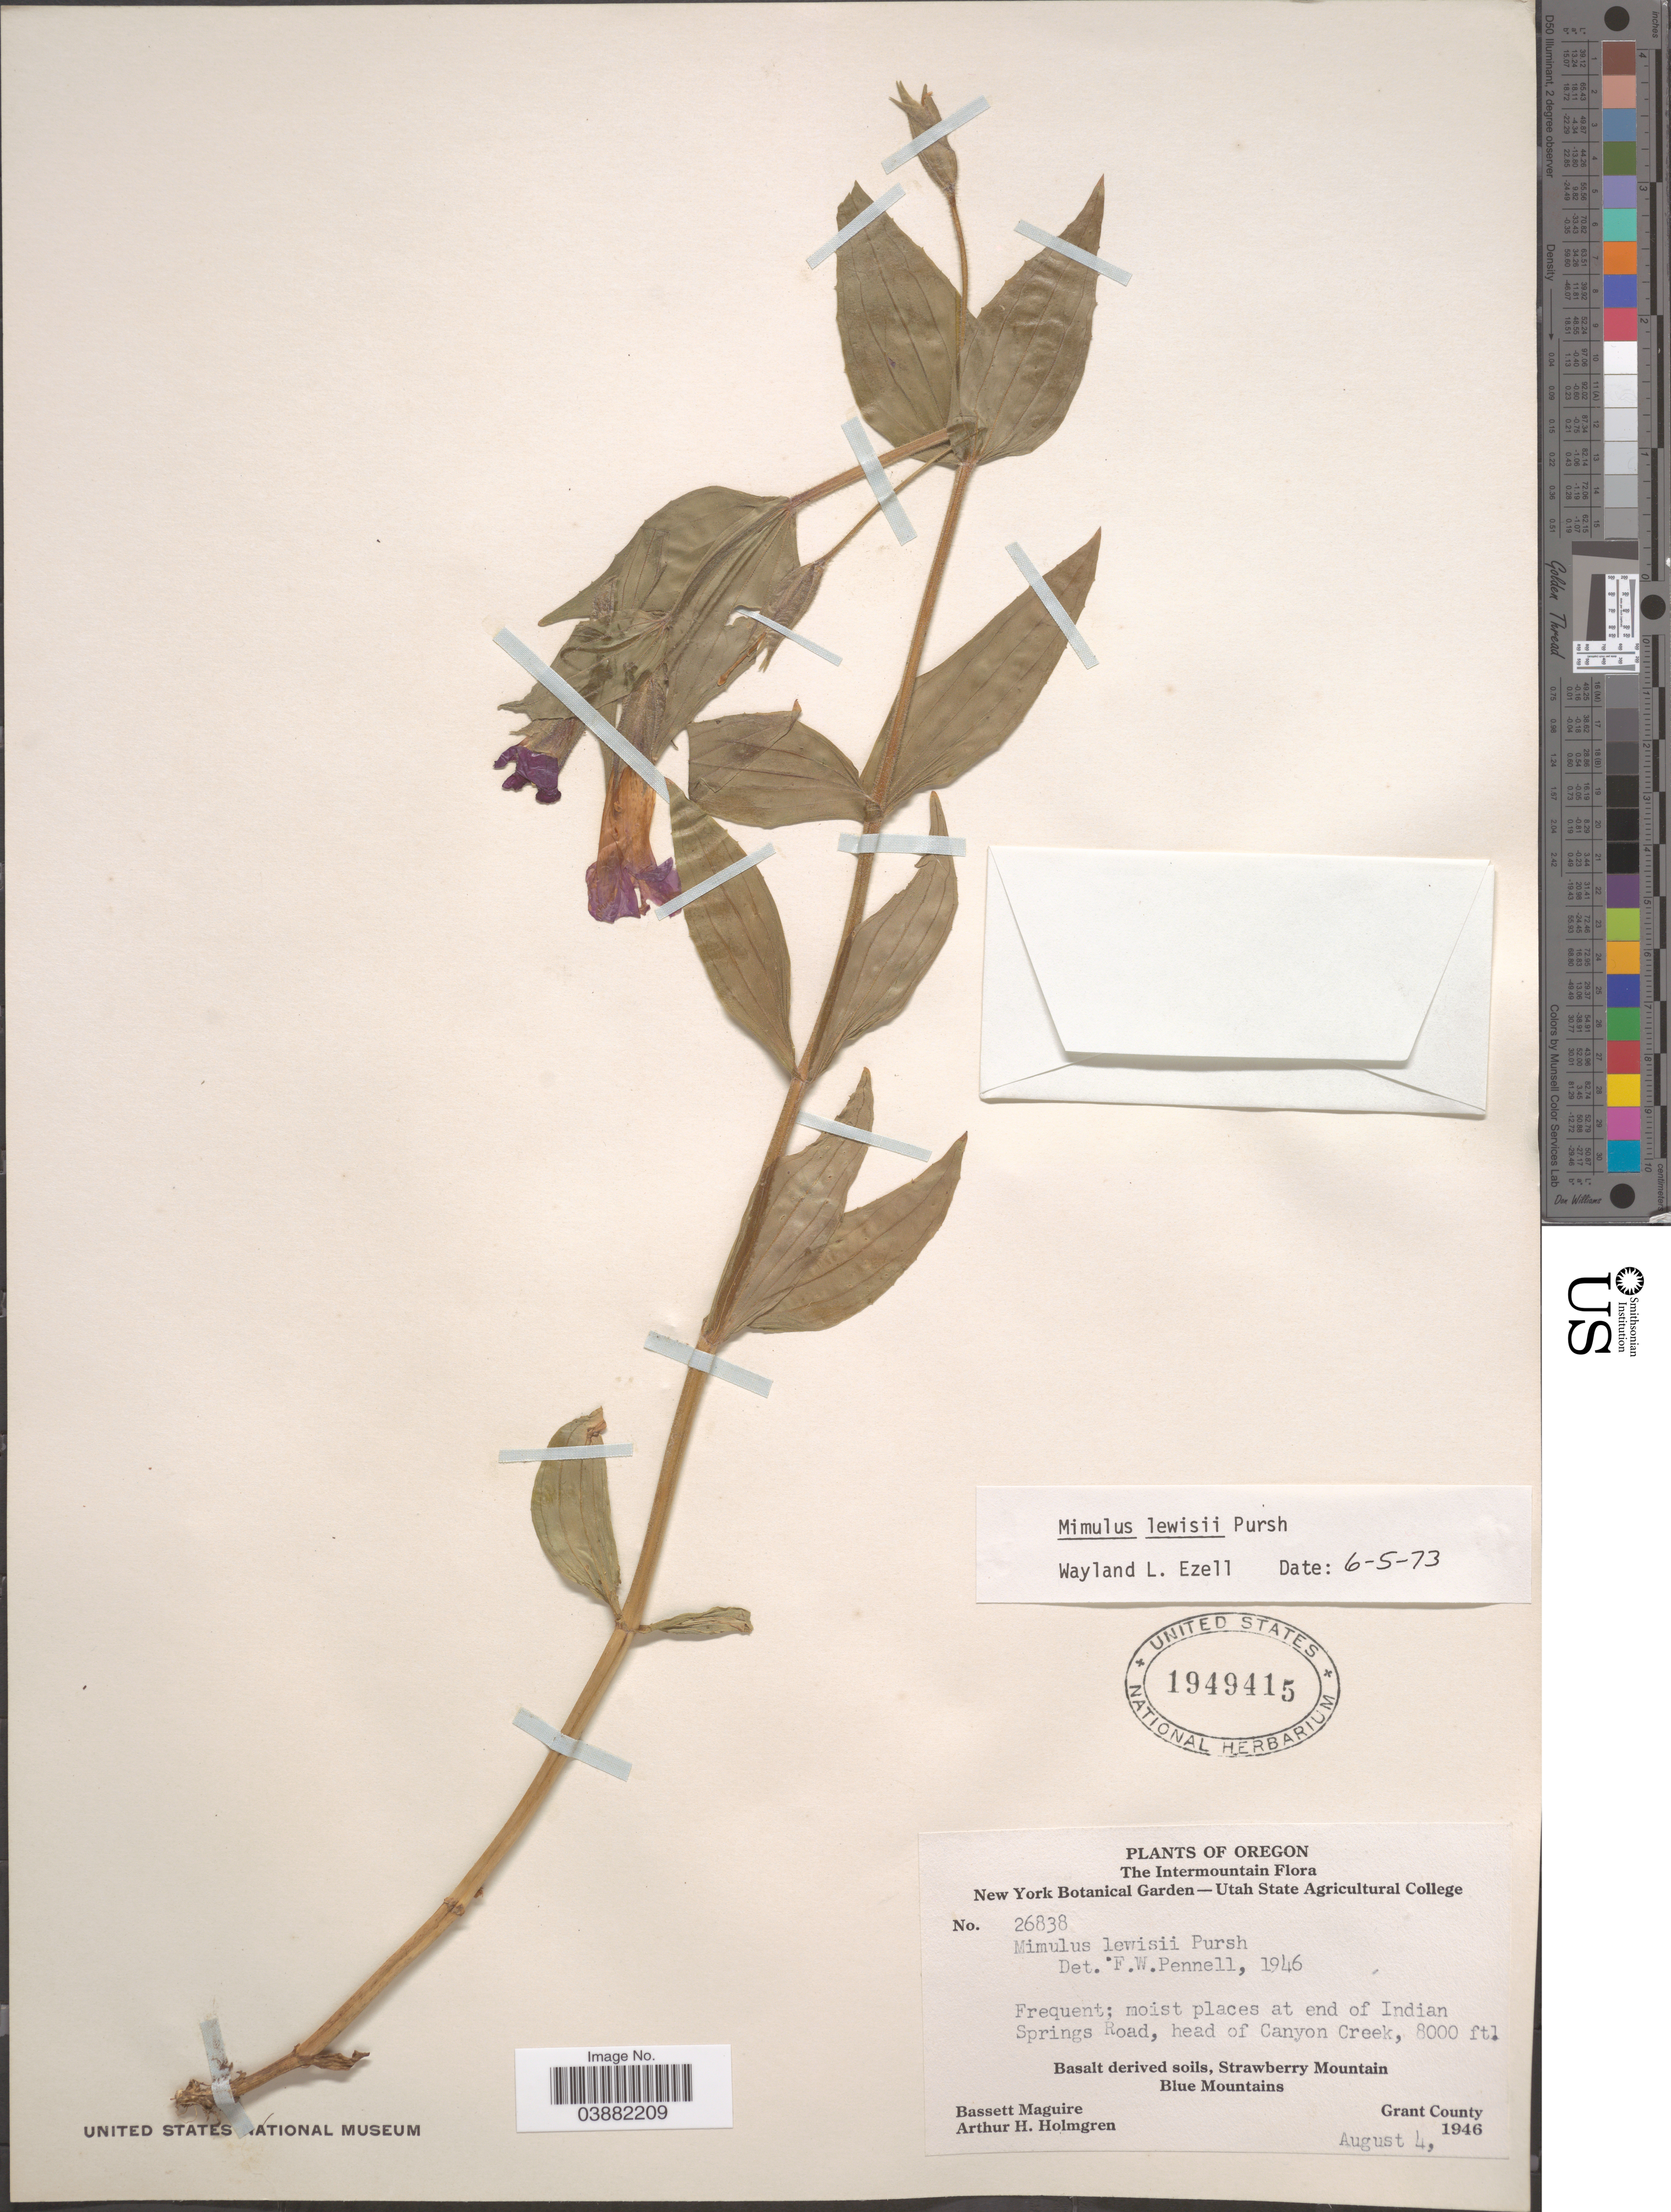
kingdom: Plantae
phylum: Tracheophyta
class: Magnoliopsida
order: Lamiales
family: Phrymaceae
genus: Mimulus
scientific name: Mimulus lewisii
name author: Pursh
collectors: B. Maguire & A. H. Holmgren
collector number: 26838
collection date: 1946-08-04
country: United States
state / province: Oregon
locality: The Intermountain. At end of Indian Springs Road, head of Canyon Creek. Strawberry Mountain. Blue Mountains. Grant County.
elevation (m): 2438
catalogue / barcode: US 1949415